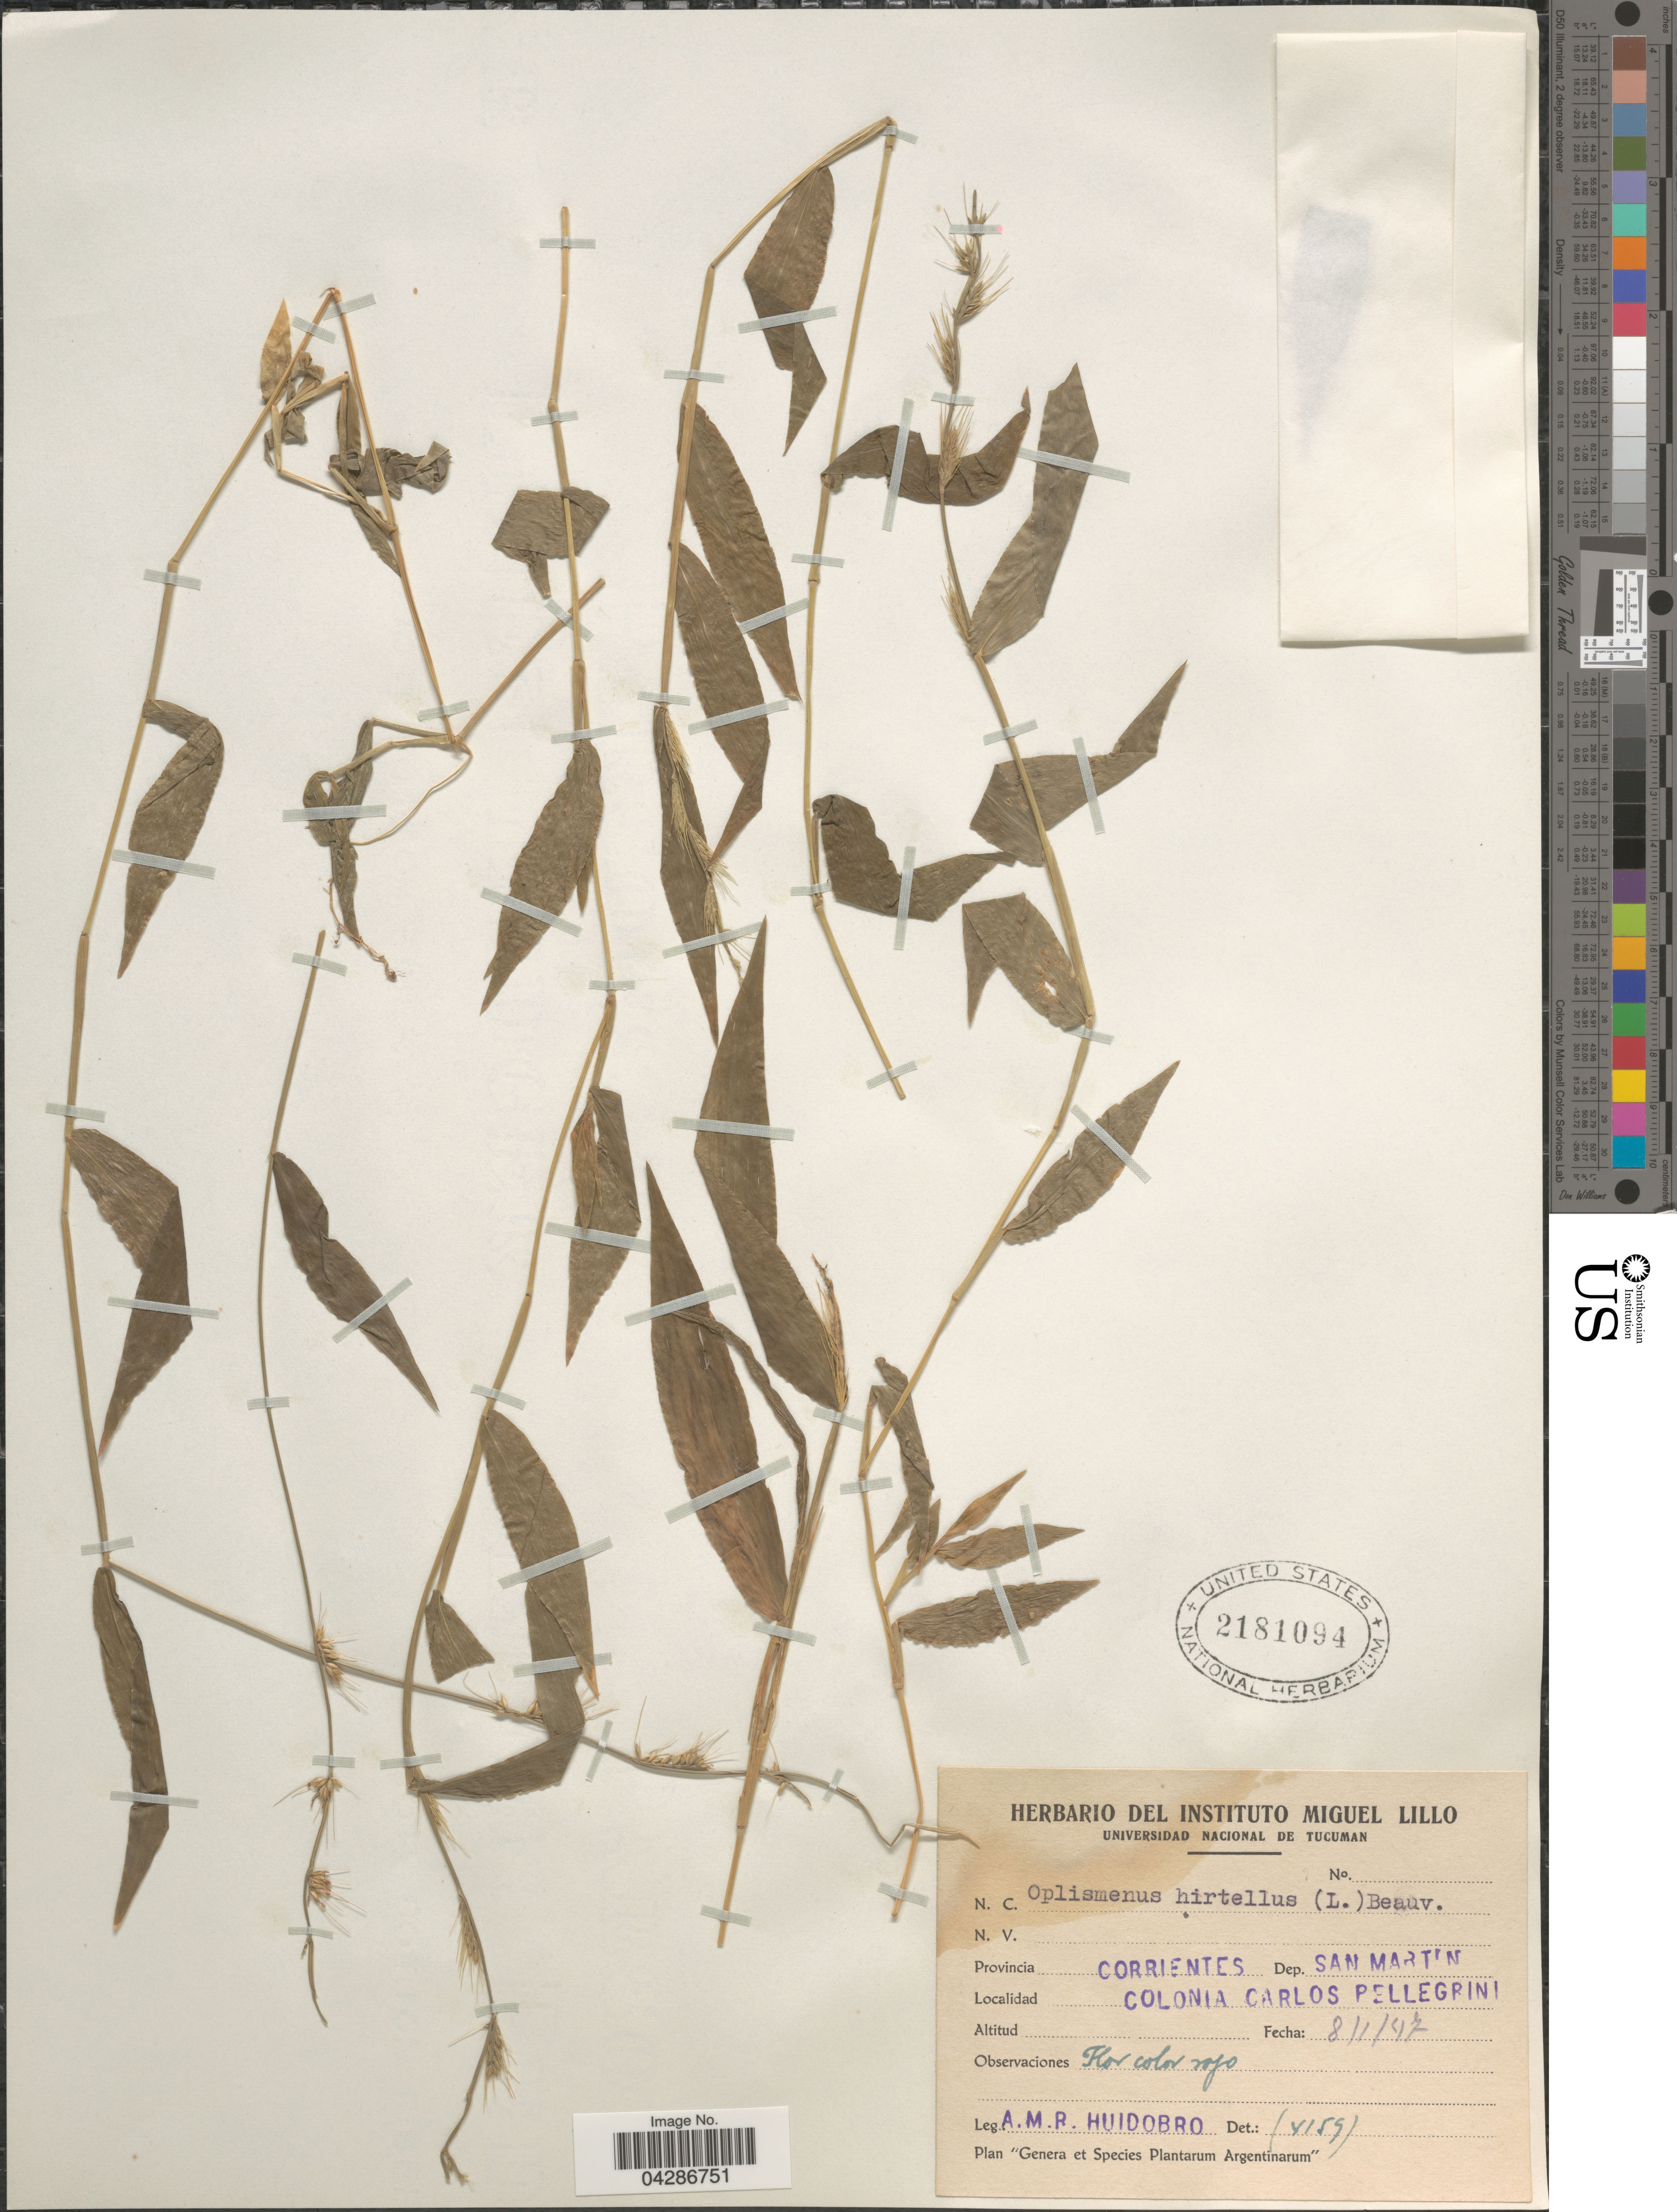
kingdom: Plantae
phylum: Tracheophyta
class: Liliopsida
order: Poales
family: Poaceae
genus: Oplismenus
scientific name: Oplismenus hirtellus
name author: (L.) P. Beauv.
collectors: A. M. R. Huidobro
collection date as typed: Transcribed d/m/y: 8/1/47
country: Argentina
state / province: Corrientes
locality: Dep. San Martin. Colonia Carlos Pellegrini.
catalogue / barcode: US 2181094